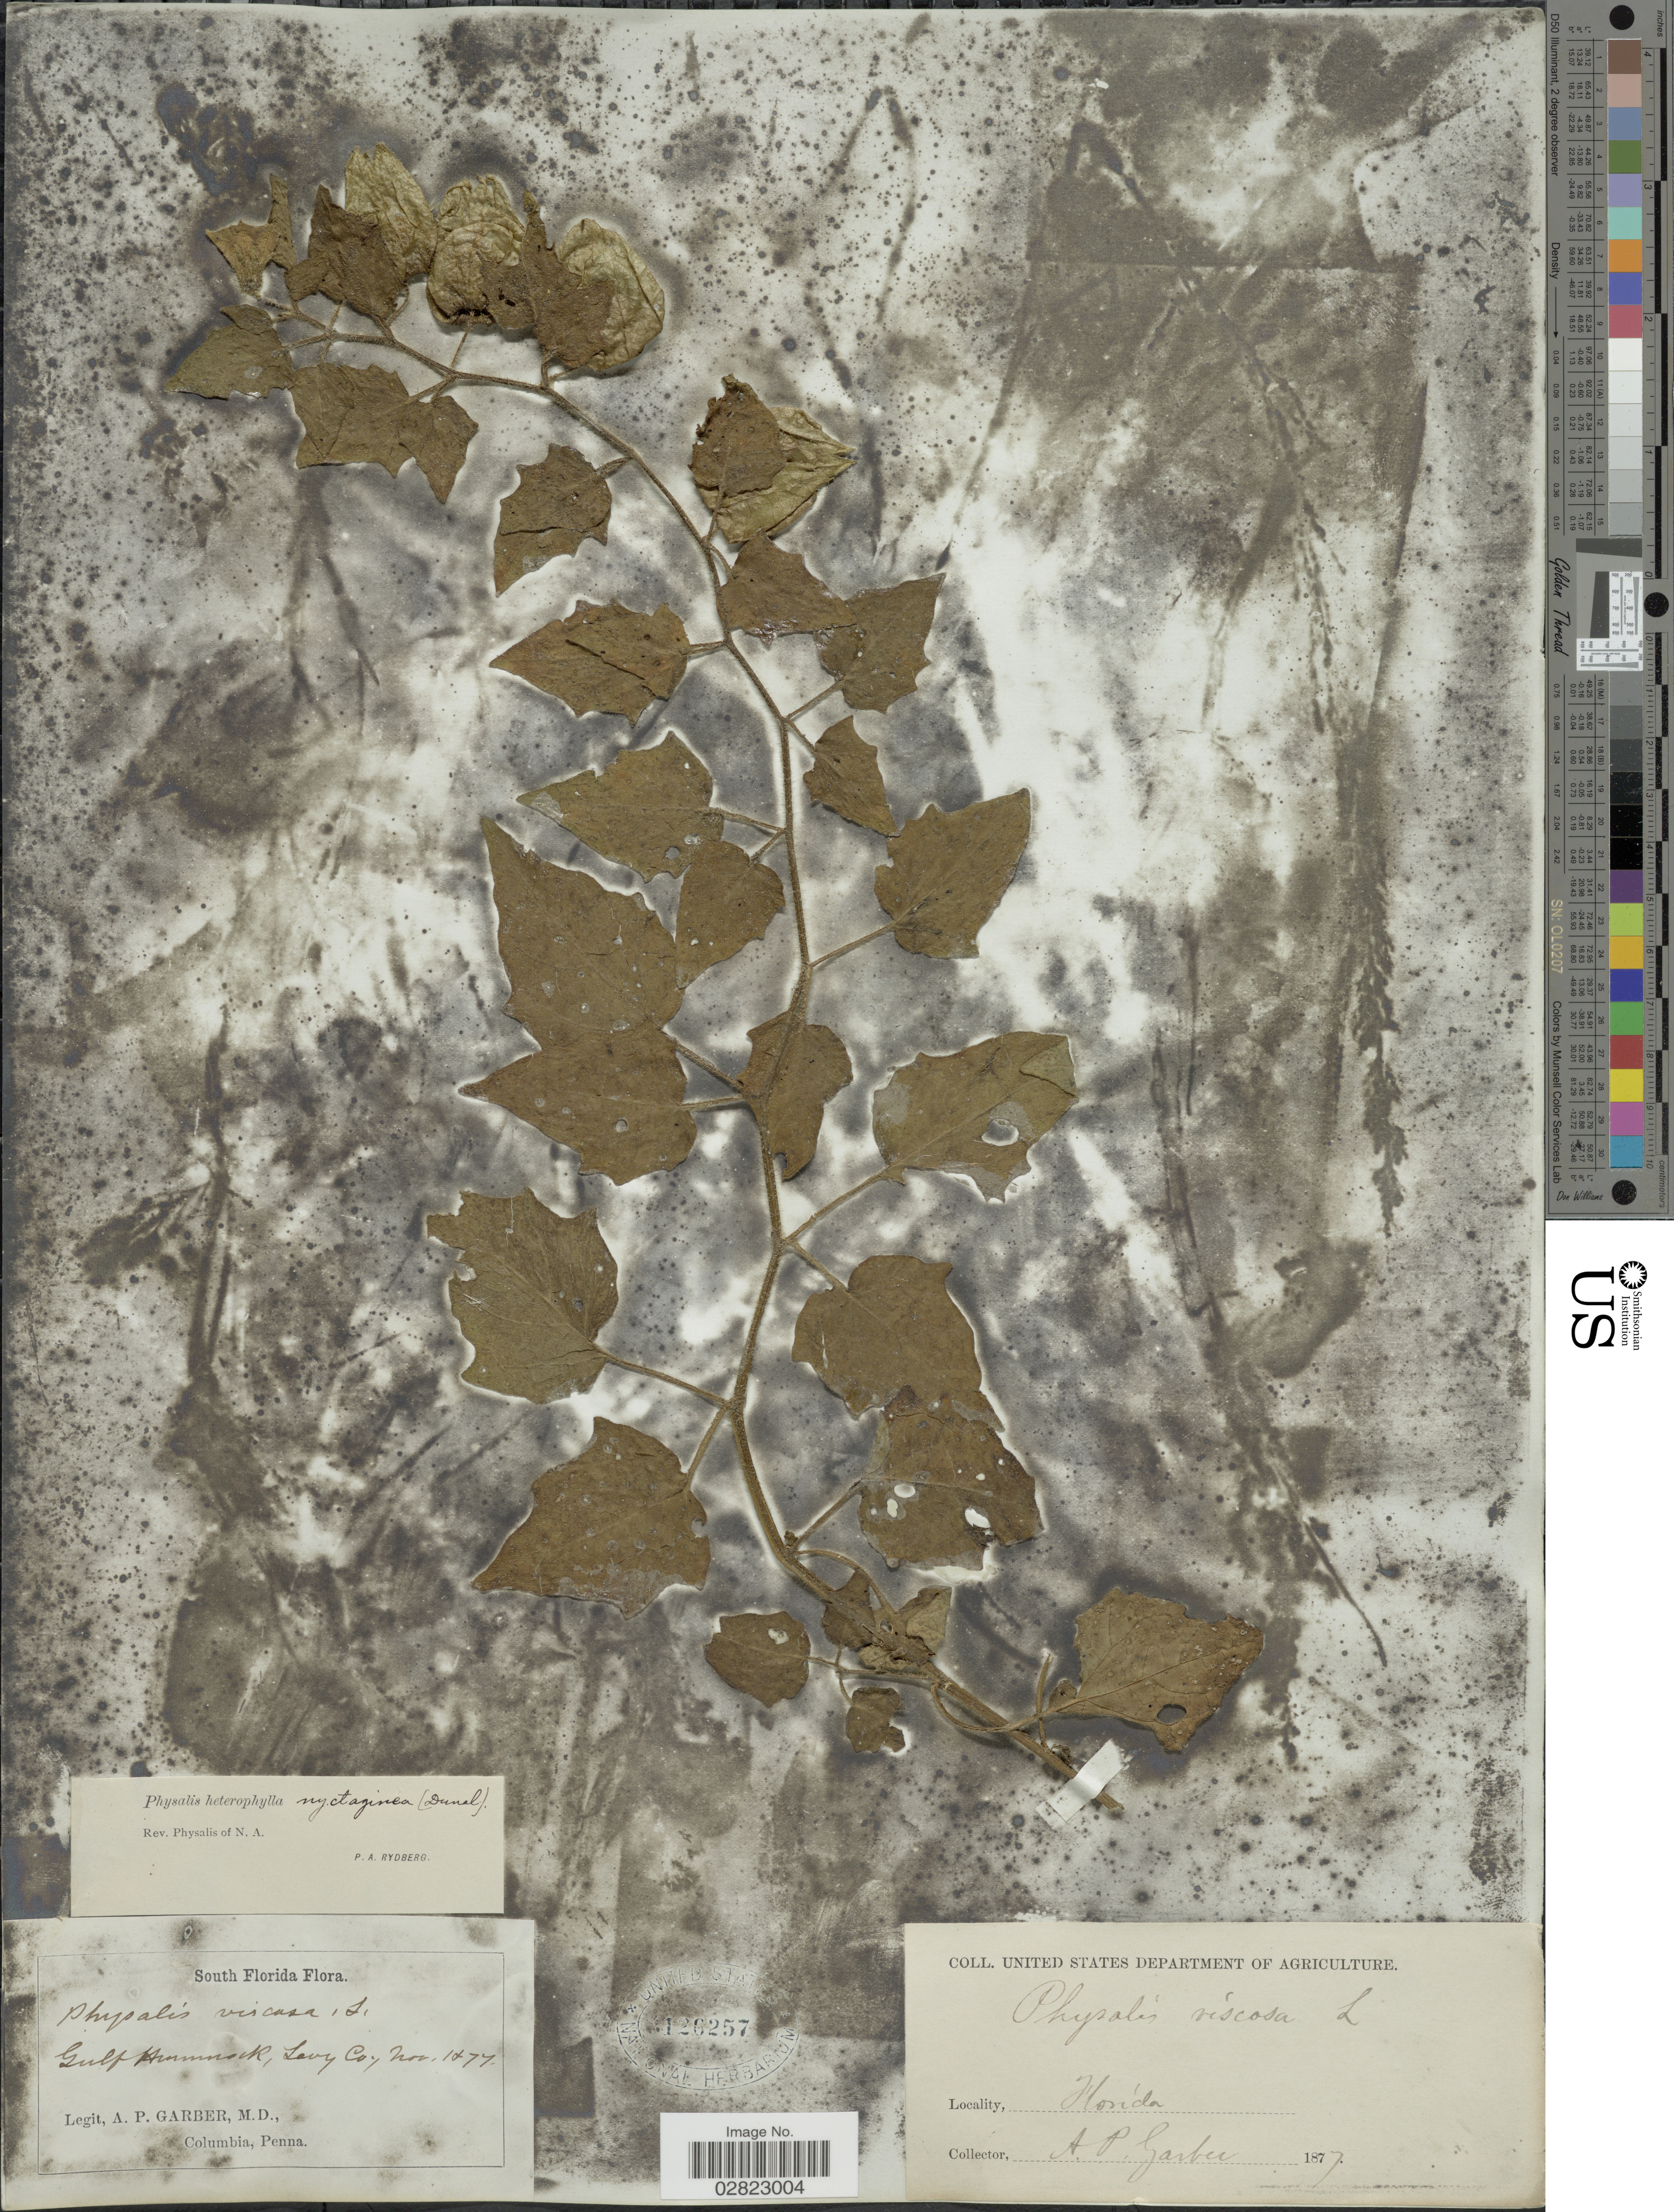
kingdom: Plantae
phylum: Tracheophyta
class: Magnoliopsida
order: Solanales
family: Solanaceae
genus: Physalis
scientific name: Physalis ambigua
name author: (A. Gray) Britton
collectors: A. P. Garber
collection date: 1877-11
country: United States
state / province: Florida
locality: South Florida. Gulf Hammock, Levy Co.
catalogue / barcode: US 126257